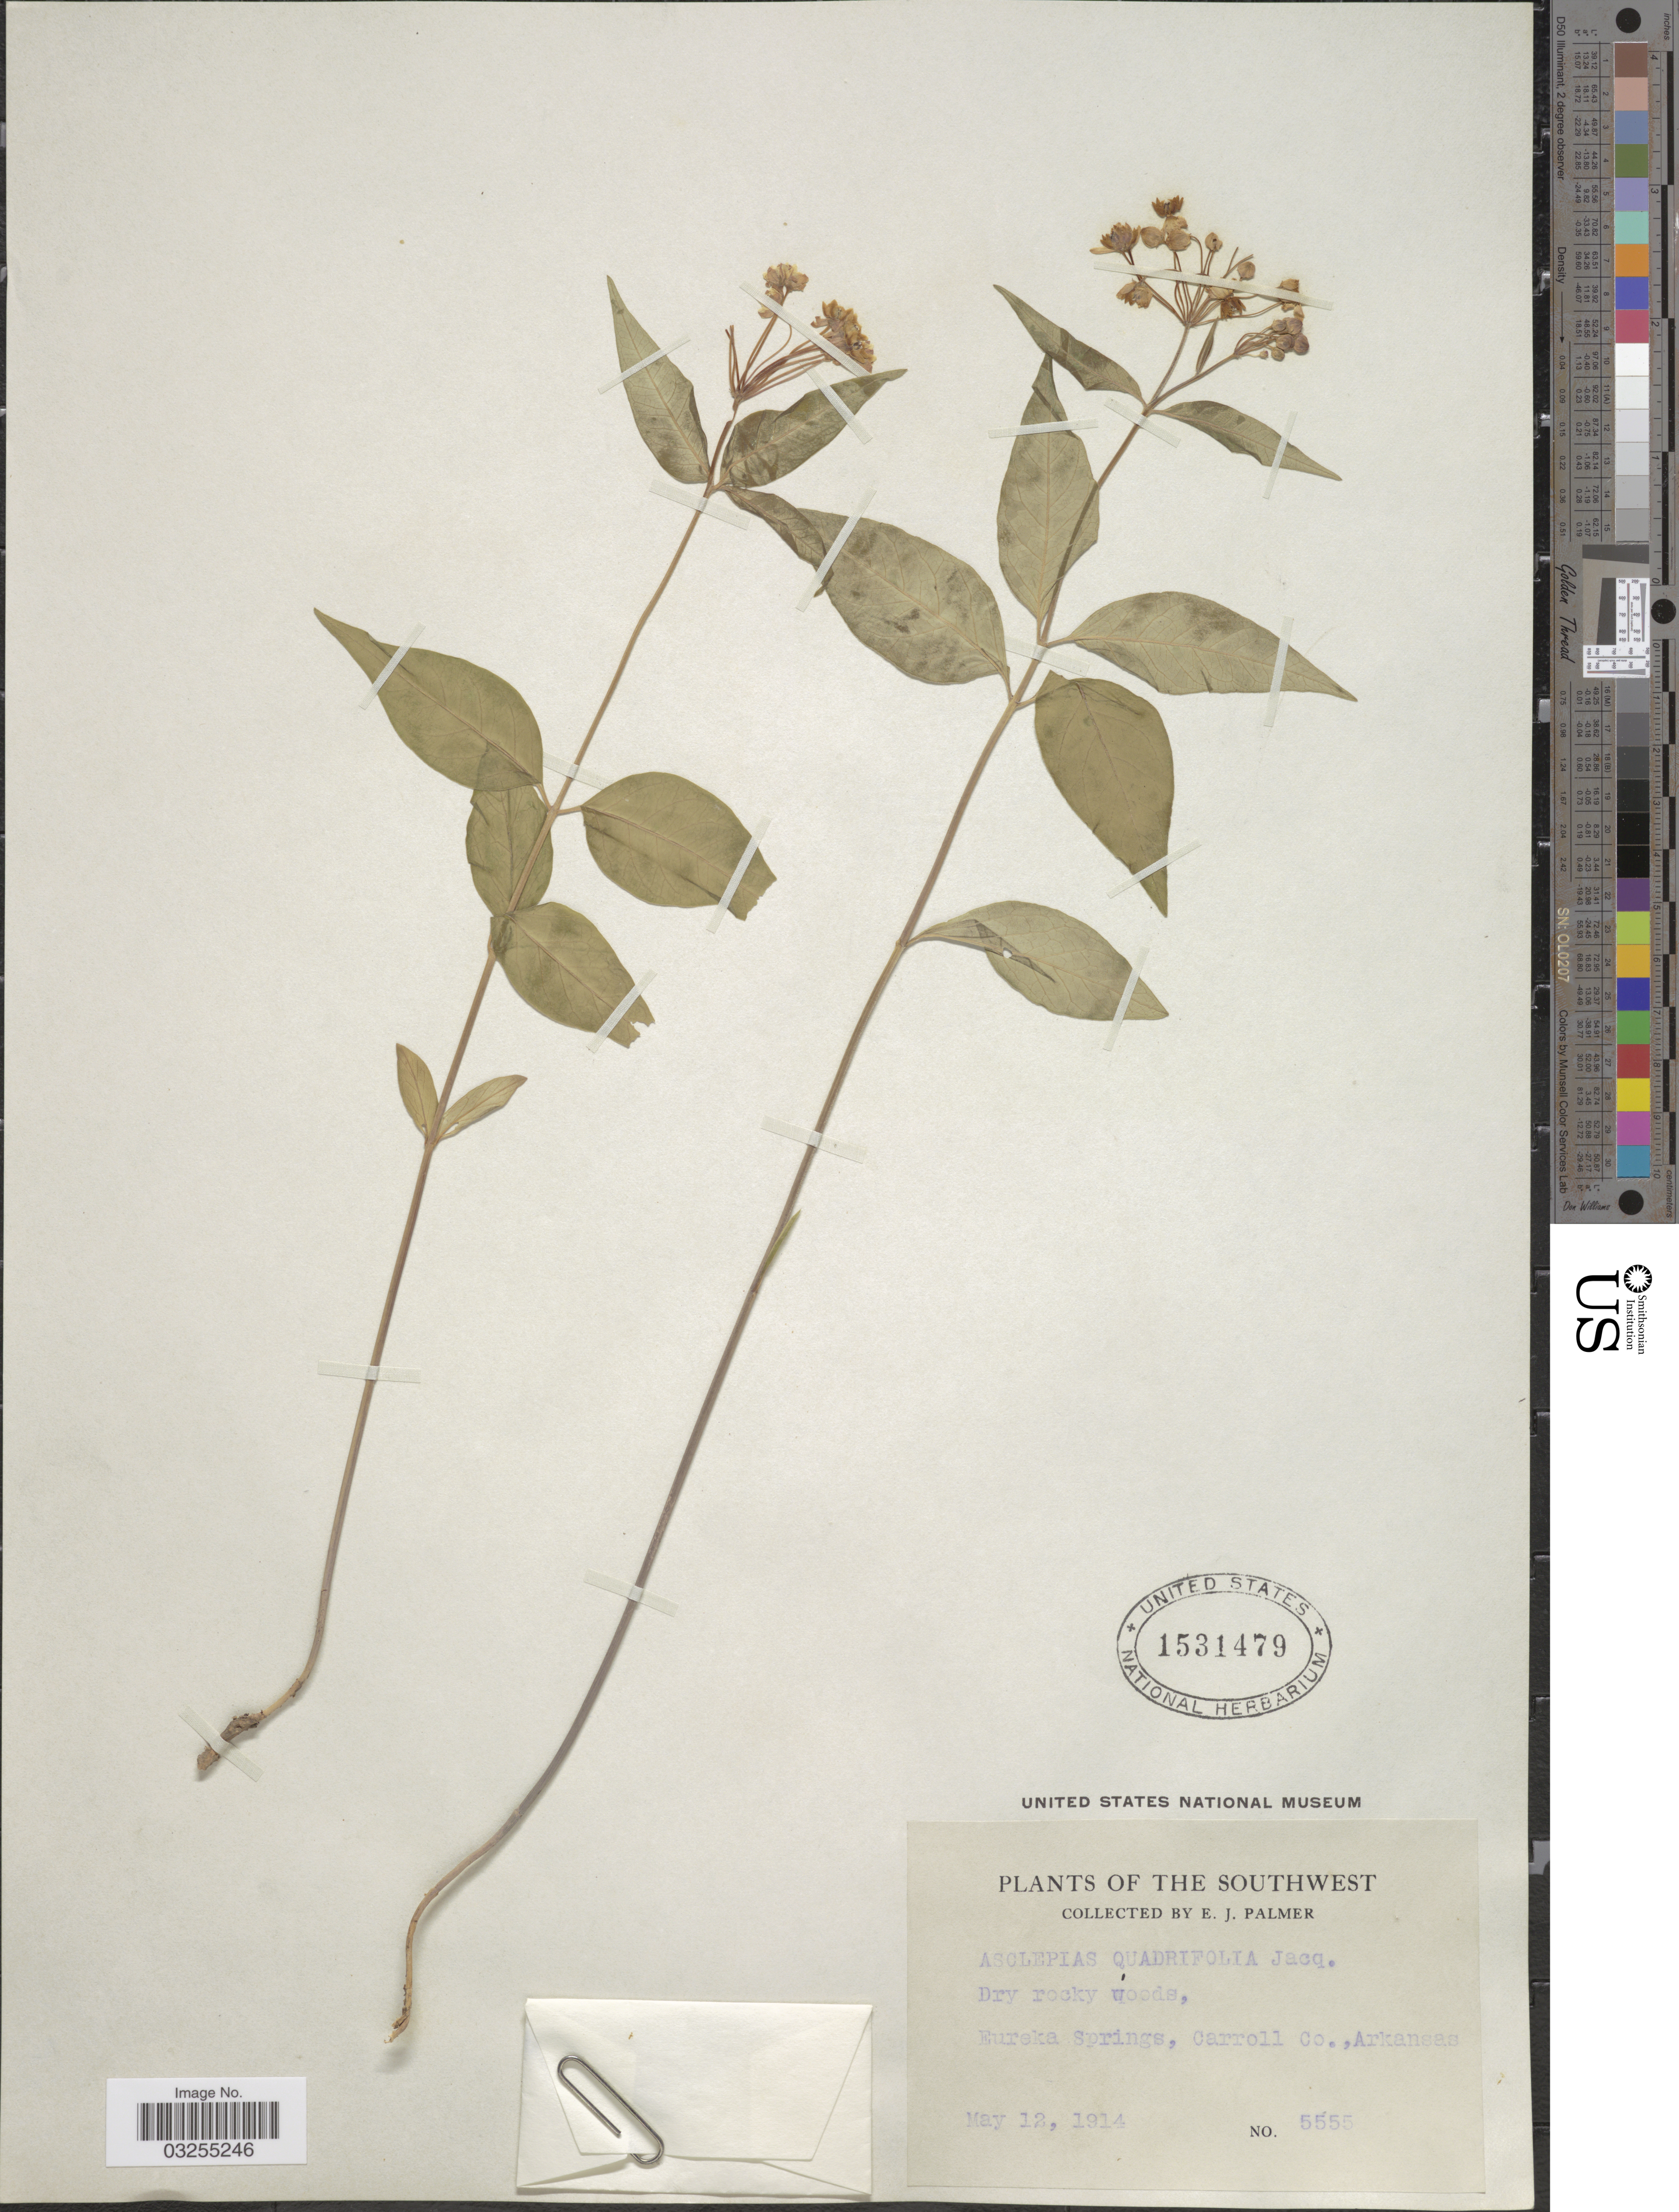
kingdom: Plantae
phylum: Tracheophyta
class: Magnoliopsida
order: Gentianales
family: Apocynaceae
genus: Asclepias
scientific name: Asclepias quadrifolia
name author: Jacq.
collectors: E. J. Palmer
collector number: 5555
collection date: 1914-05-12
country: United States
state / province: Arkansas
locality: Southwest. Eureka Springs, Carroll Co.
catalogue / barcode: US 1531479